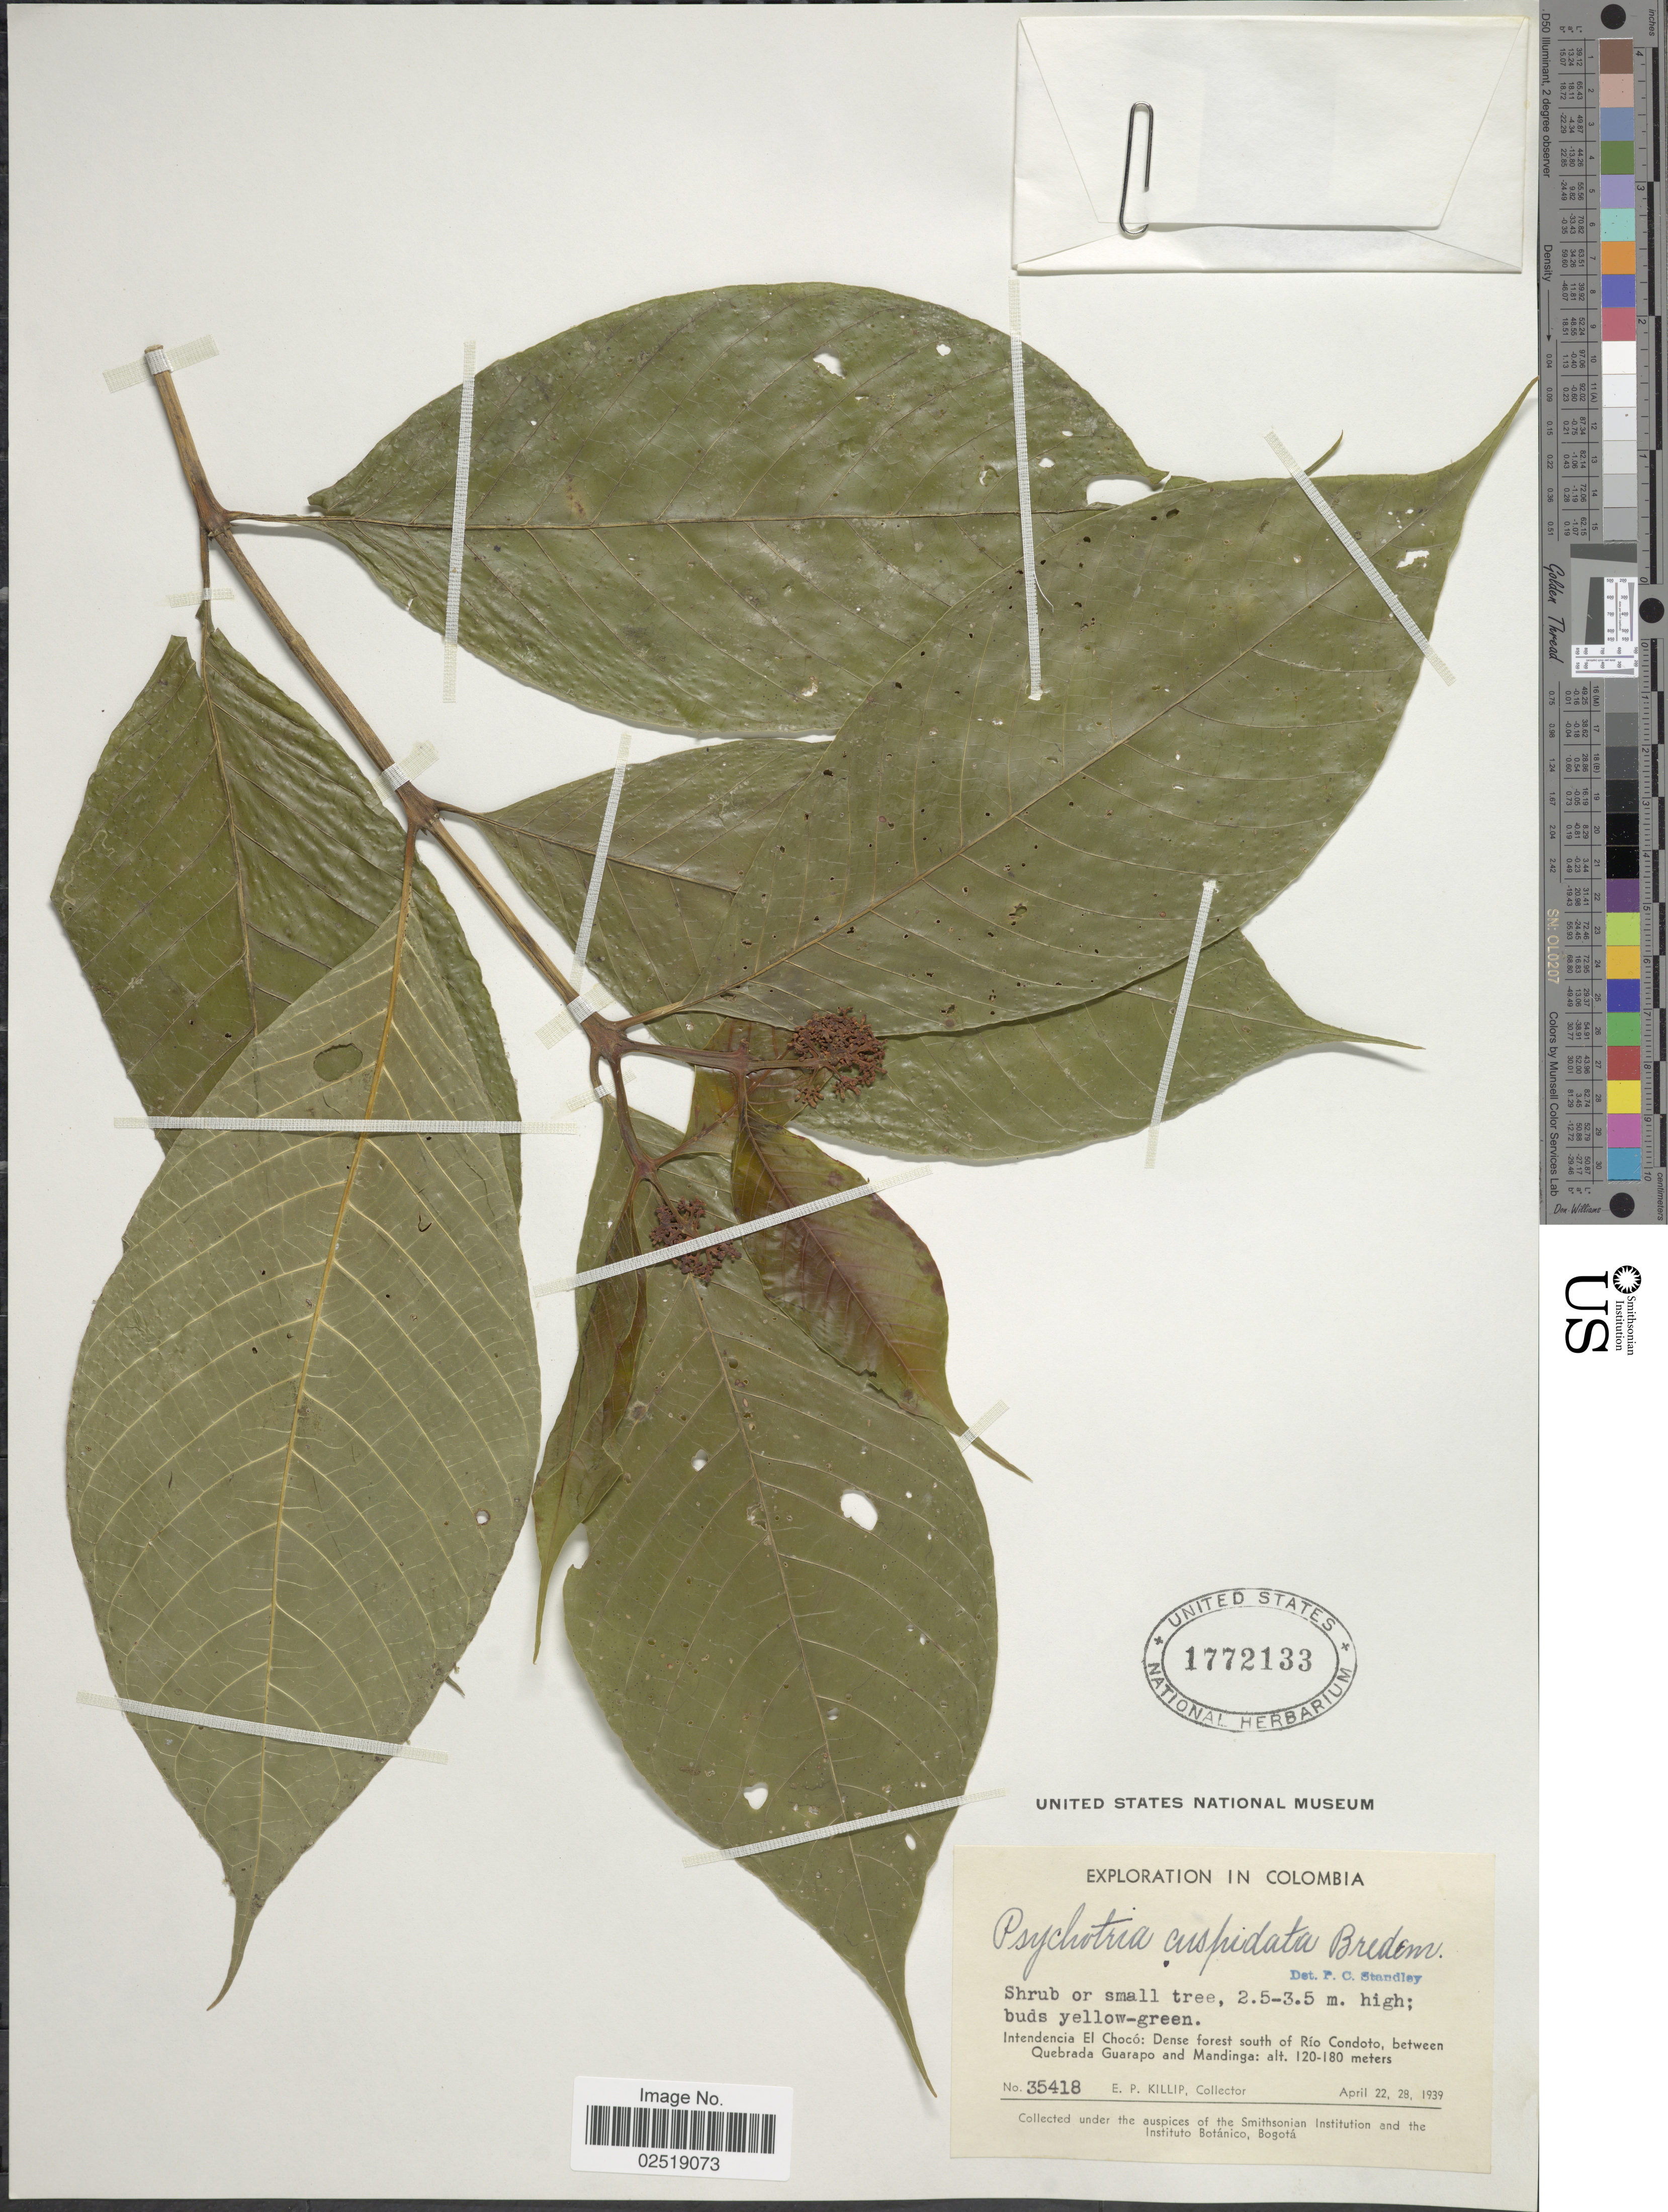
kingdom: Plantae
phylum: Tracheophyta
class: Magnoliopsida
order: Gentianales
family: Rubiaceae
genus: Psychotria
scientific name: Psychotria cuspidata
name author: Bredem. ex Schult.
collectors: E. P. Killip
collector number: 35418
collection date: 1939-04-22/1939-04-28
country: Colombia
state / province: Chocó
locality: Intendencia El Choco: Dense forest south of Rio Condoto, between Quebrada Guarapo and Mandinga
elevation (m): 120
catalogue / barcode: US 1772133